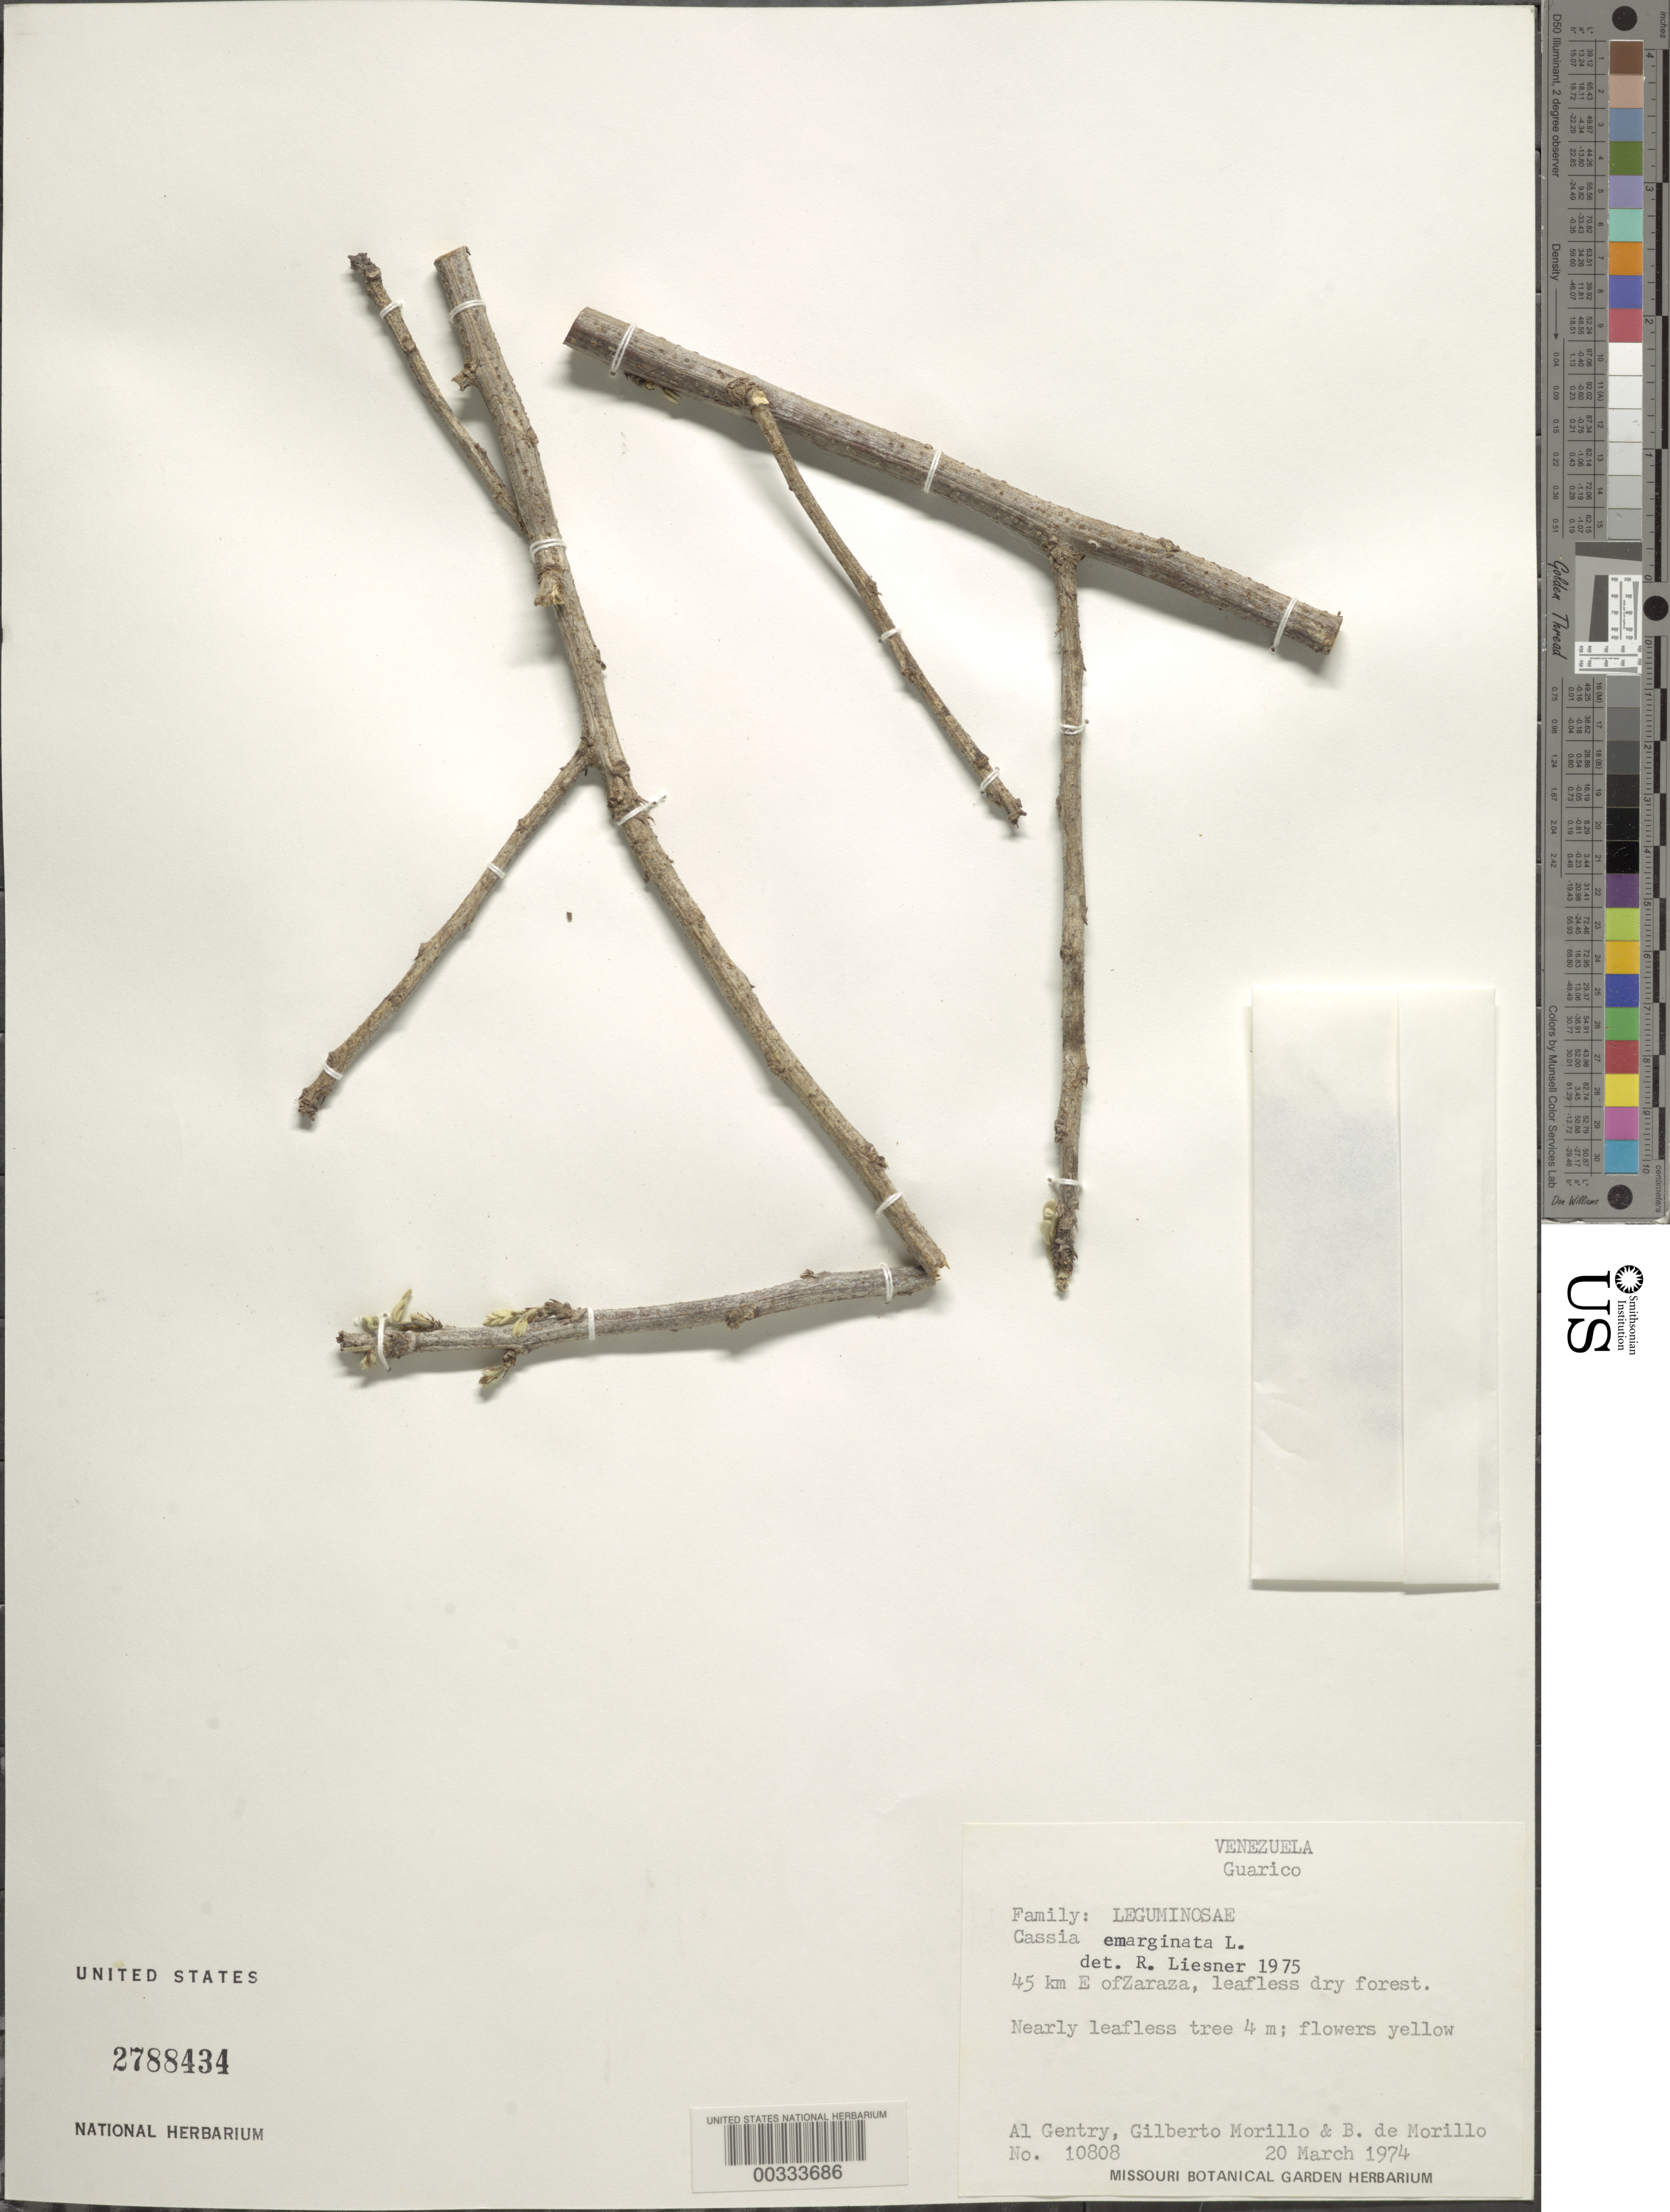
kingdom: Plantae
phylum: Tracheophyta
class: Magnoliopsida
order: Fabales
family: Fabaceae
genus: Senna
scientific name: Senna atomaria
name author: (L.) H.S. Irwin & Barneby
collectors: A. H. Gentry, G. N. Morillo & B. Morillo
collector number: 10808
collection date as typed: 20 Mar 1974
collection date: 1974-03-20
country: Venezuela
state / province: Guárico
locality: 45 km e of zaraza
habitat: Leafless dry forest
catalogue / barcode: US 2788434